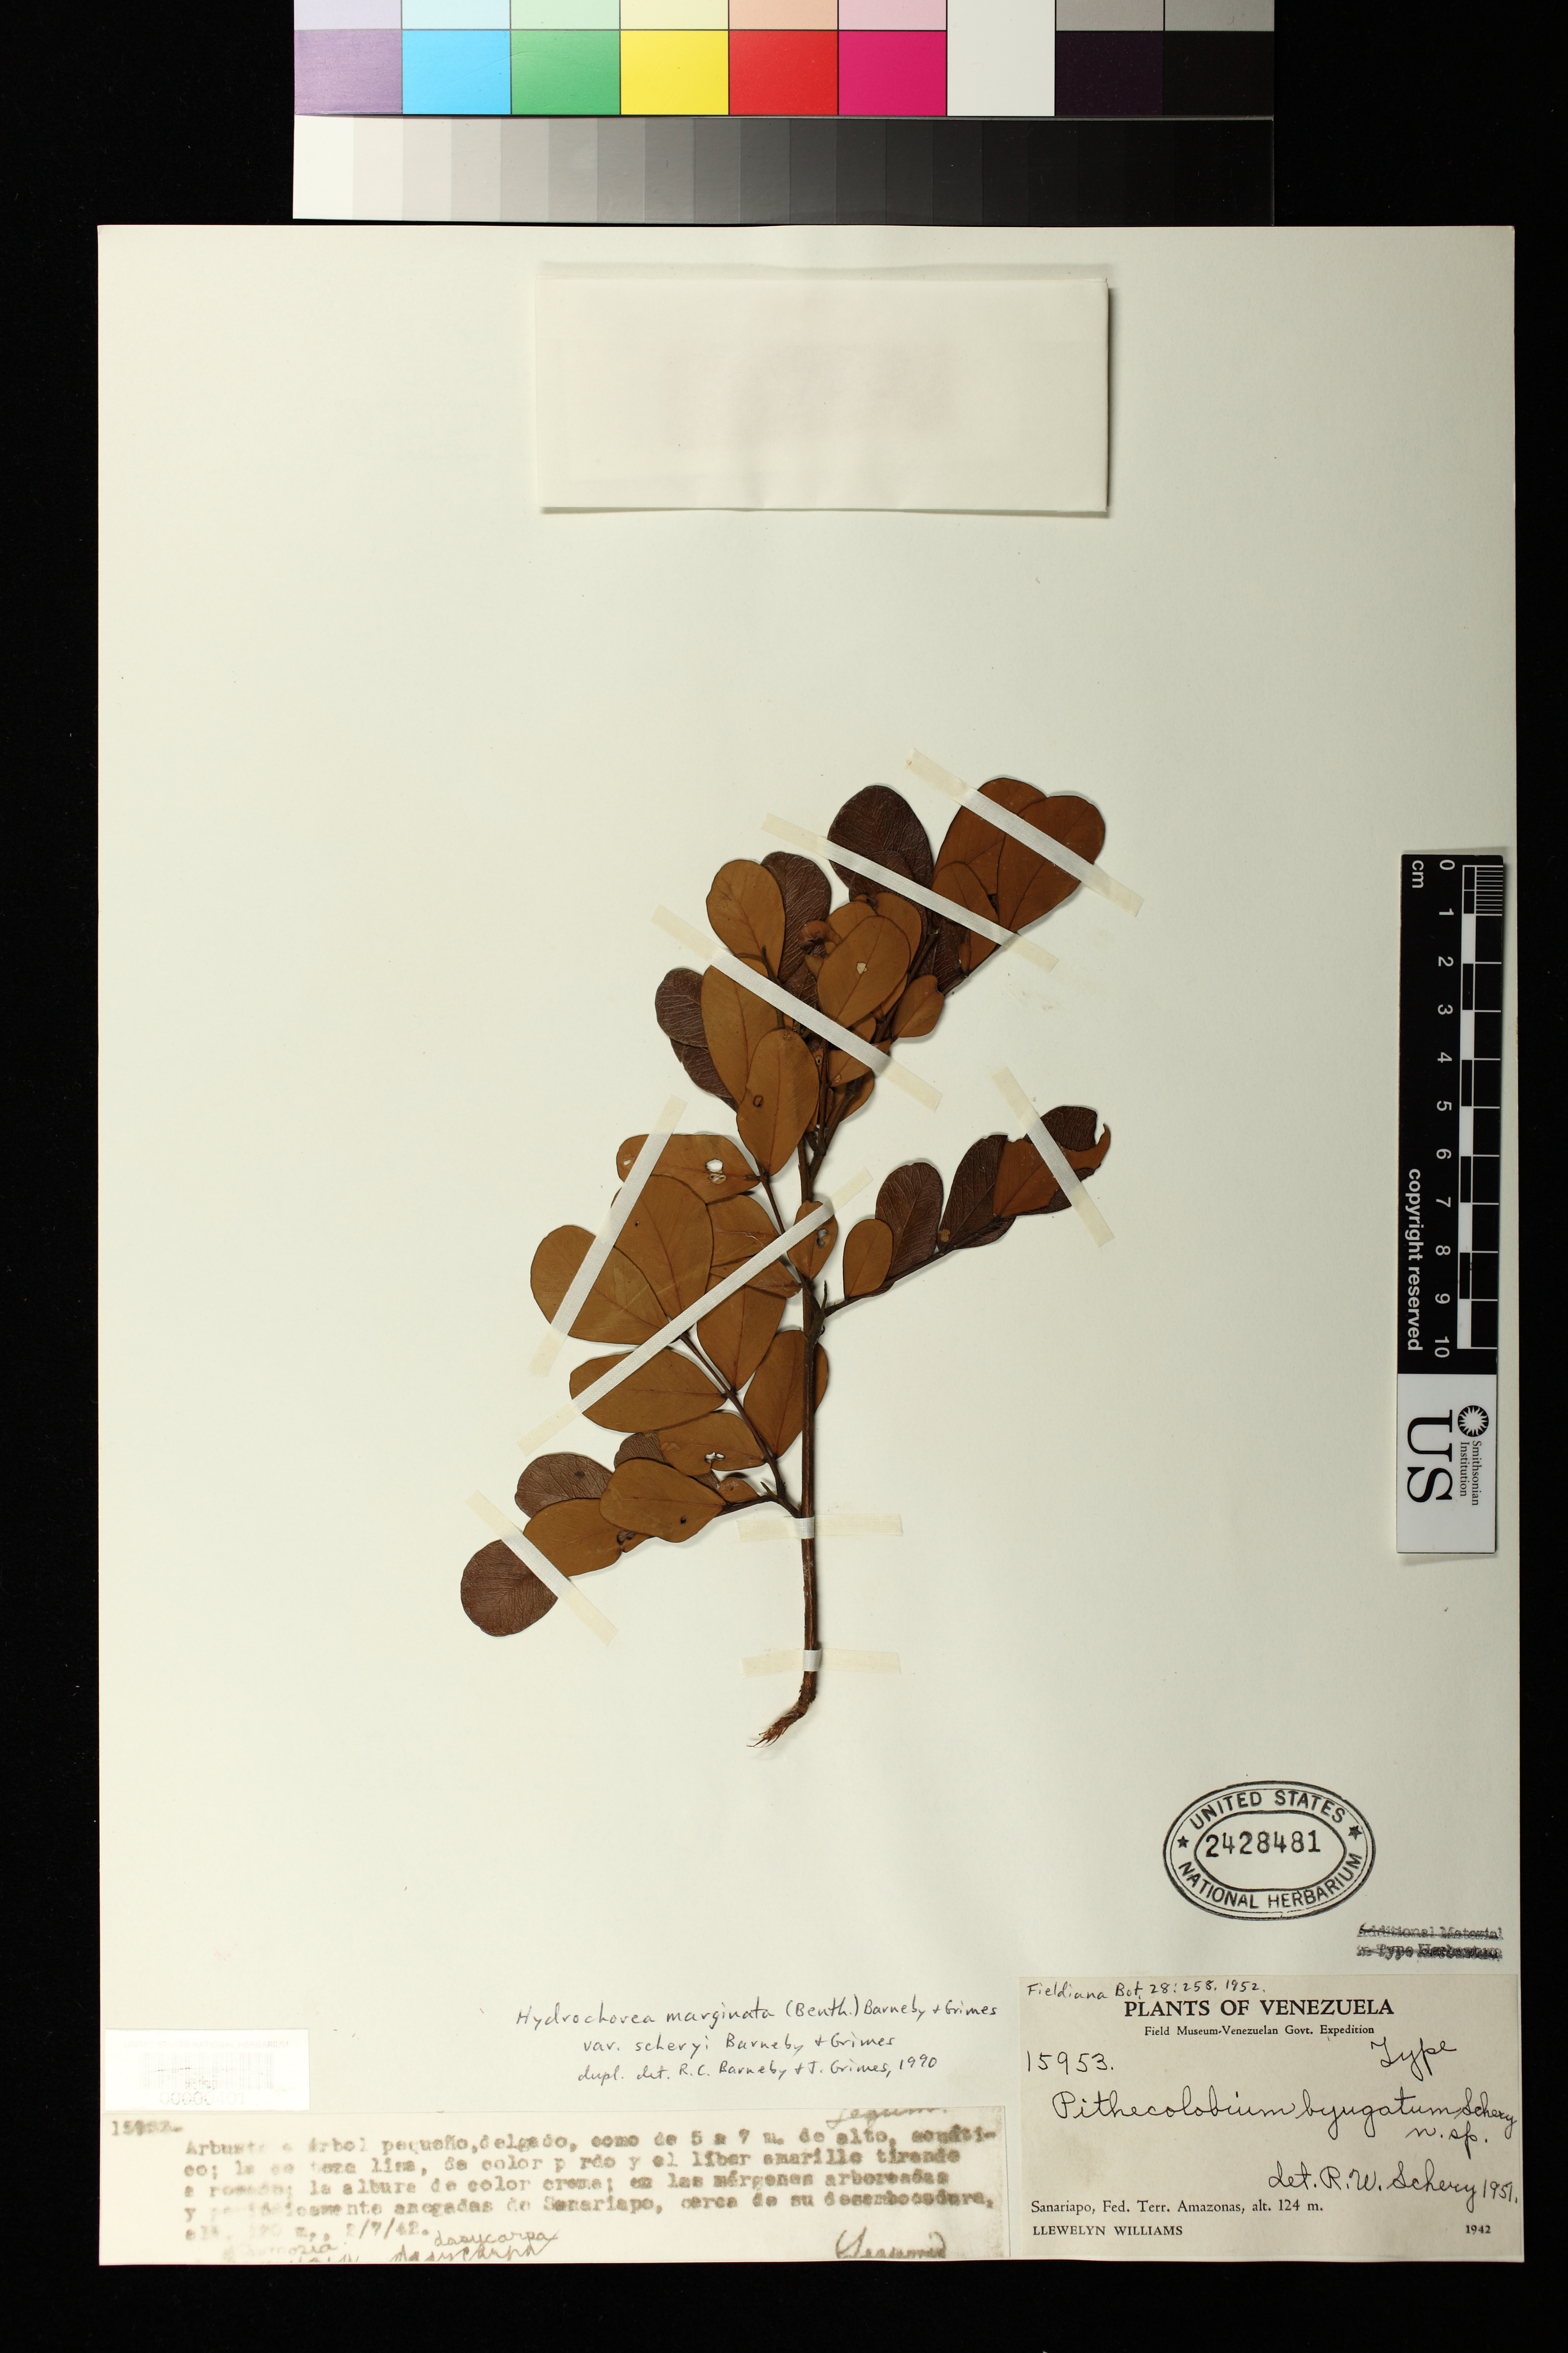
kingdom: Plantae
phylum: Tracheophyta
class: Magnoliopsida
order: Fabales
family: Fabaceae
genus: Pithecellobium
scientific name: Pithecellobium bijugatum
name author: Schery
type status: Isotype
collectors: Ll. Williams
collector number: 15953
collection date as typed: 02 Jul 1942 or 07 Feb 1942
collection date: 1942-02-07 or 1942-07-02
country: Venezuela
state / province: Amazonas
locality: Sanariapo.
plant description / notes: Annotated as "Type", but according to protologue holotype is deposited at F.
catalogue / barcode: US 2428481